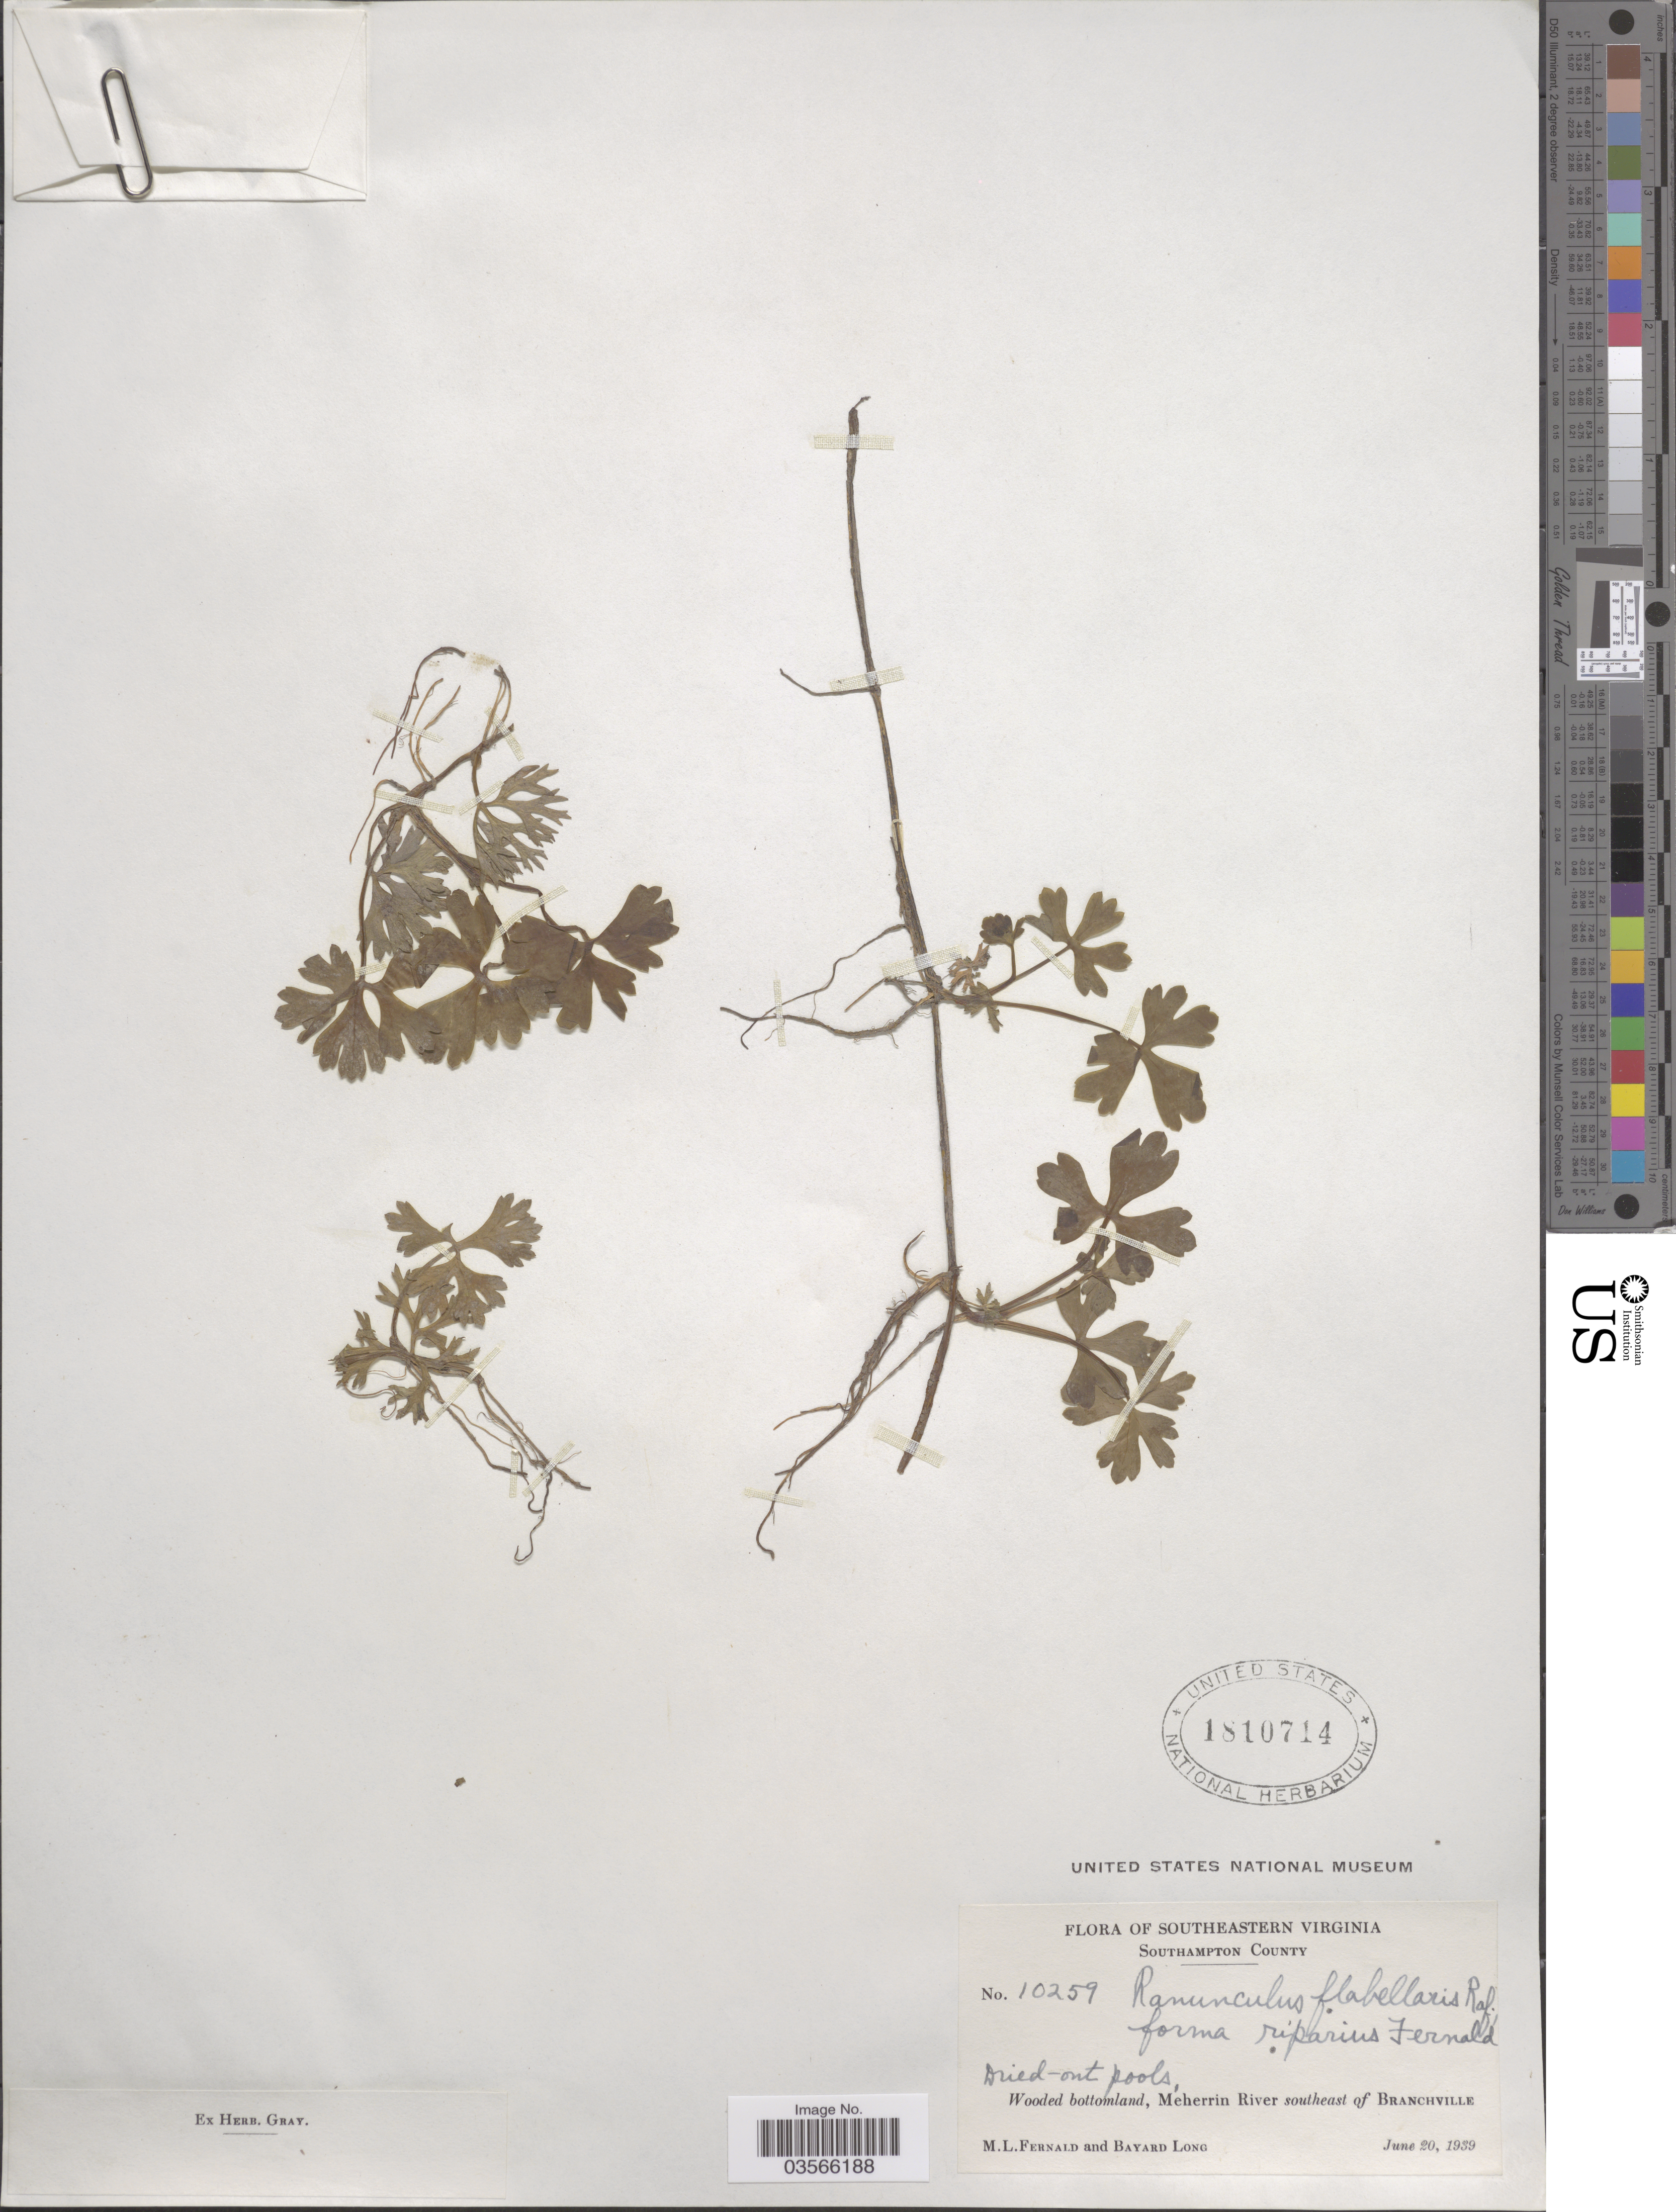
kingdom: Plantae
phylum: Tracheophyta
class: Magnoliopsida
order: Ranunculales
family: Ranunculaceae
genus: Ranunculus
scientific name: Ranunculus flabellaris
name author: Raf.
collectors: M. L. Fernald & B. Long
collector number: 10259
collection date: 1939-06-20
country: United States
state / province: Virginia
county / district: Southampton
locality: Southeastern Virginia. Southampton County. Meherrin River southeast of Branchville.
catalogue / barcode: US 1810714